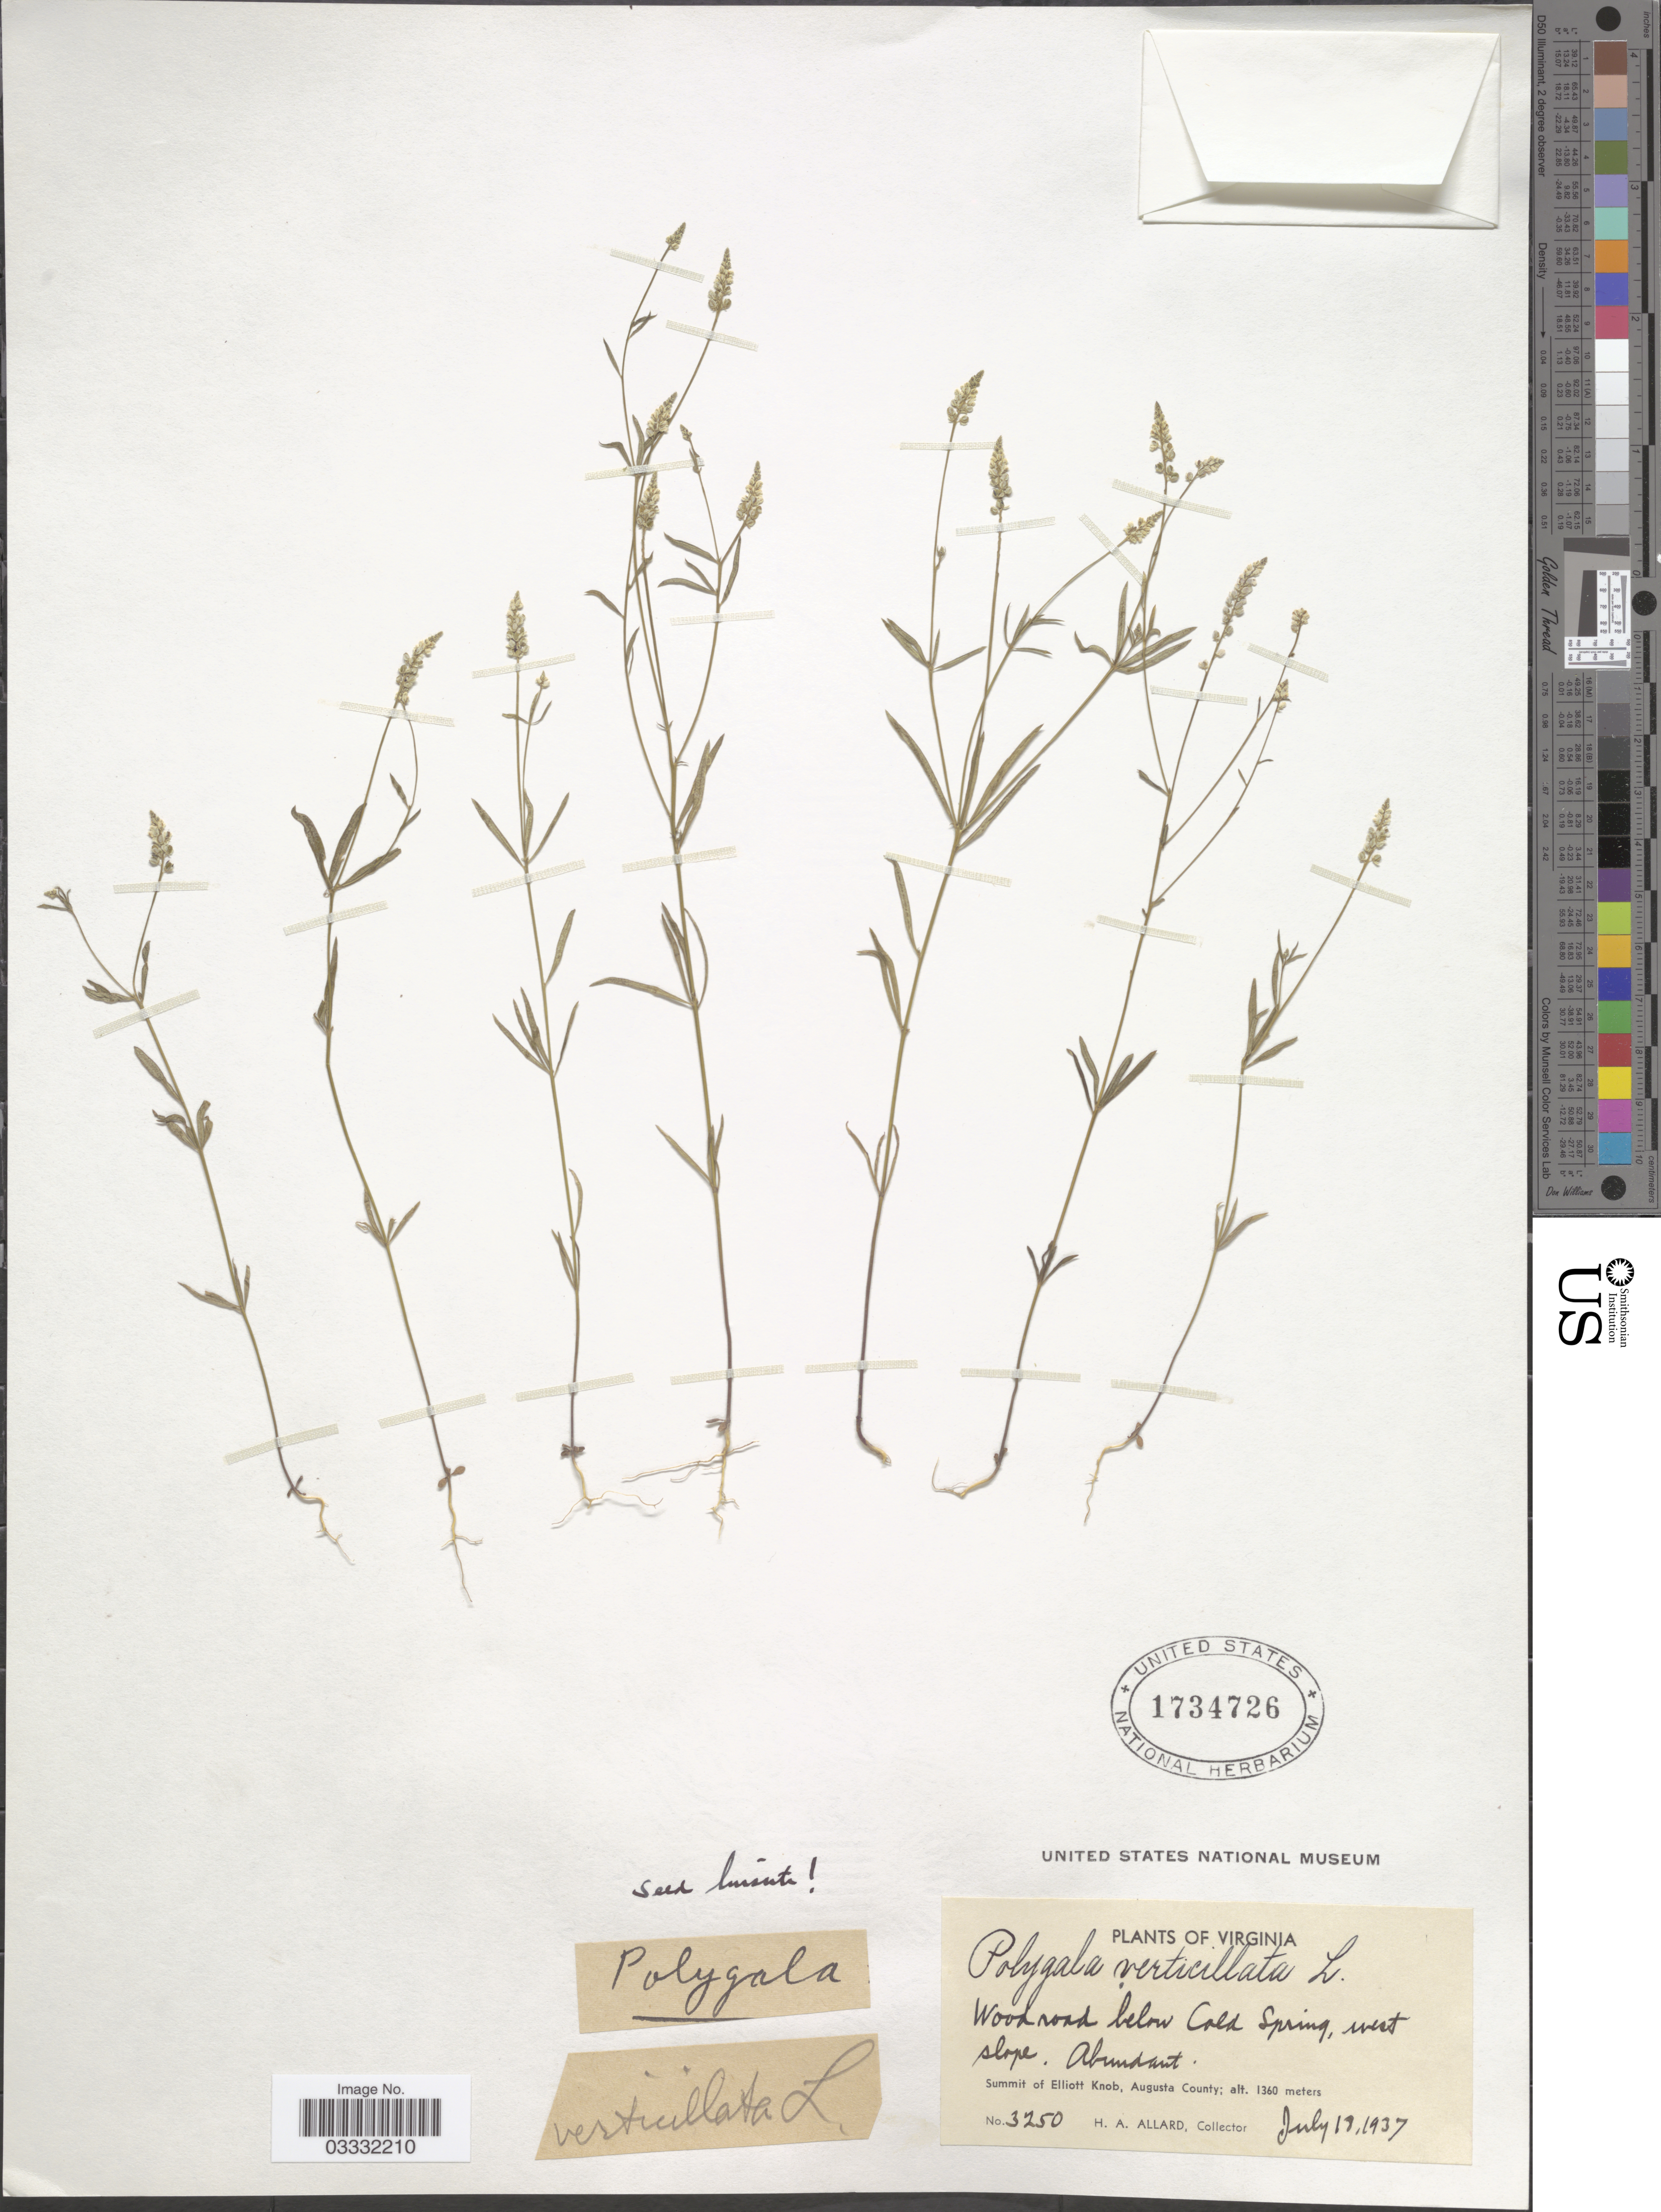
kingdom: Plantae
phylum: Tracheophyta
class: Magnoliopsida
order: Fabales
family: Polygalaceae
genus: Polygala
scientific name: Polygala verticillata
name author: L.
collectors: H. A. Allard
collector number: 3250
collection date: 1937-07-18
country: United States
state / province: Virginia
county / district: Augusta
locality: Wood road below Cold Spring, west slope. Summit of Elliott Knob, Augusta County.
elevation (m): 1360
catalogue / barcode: US 1734726